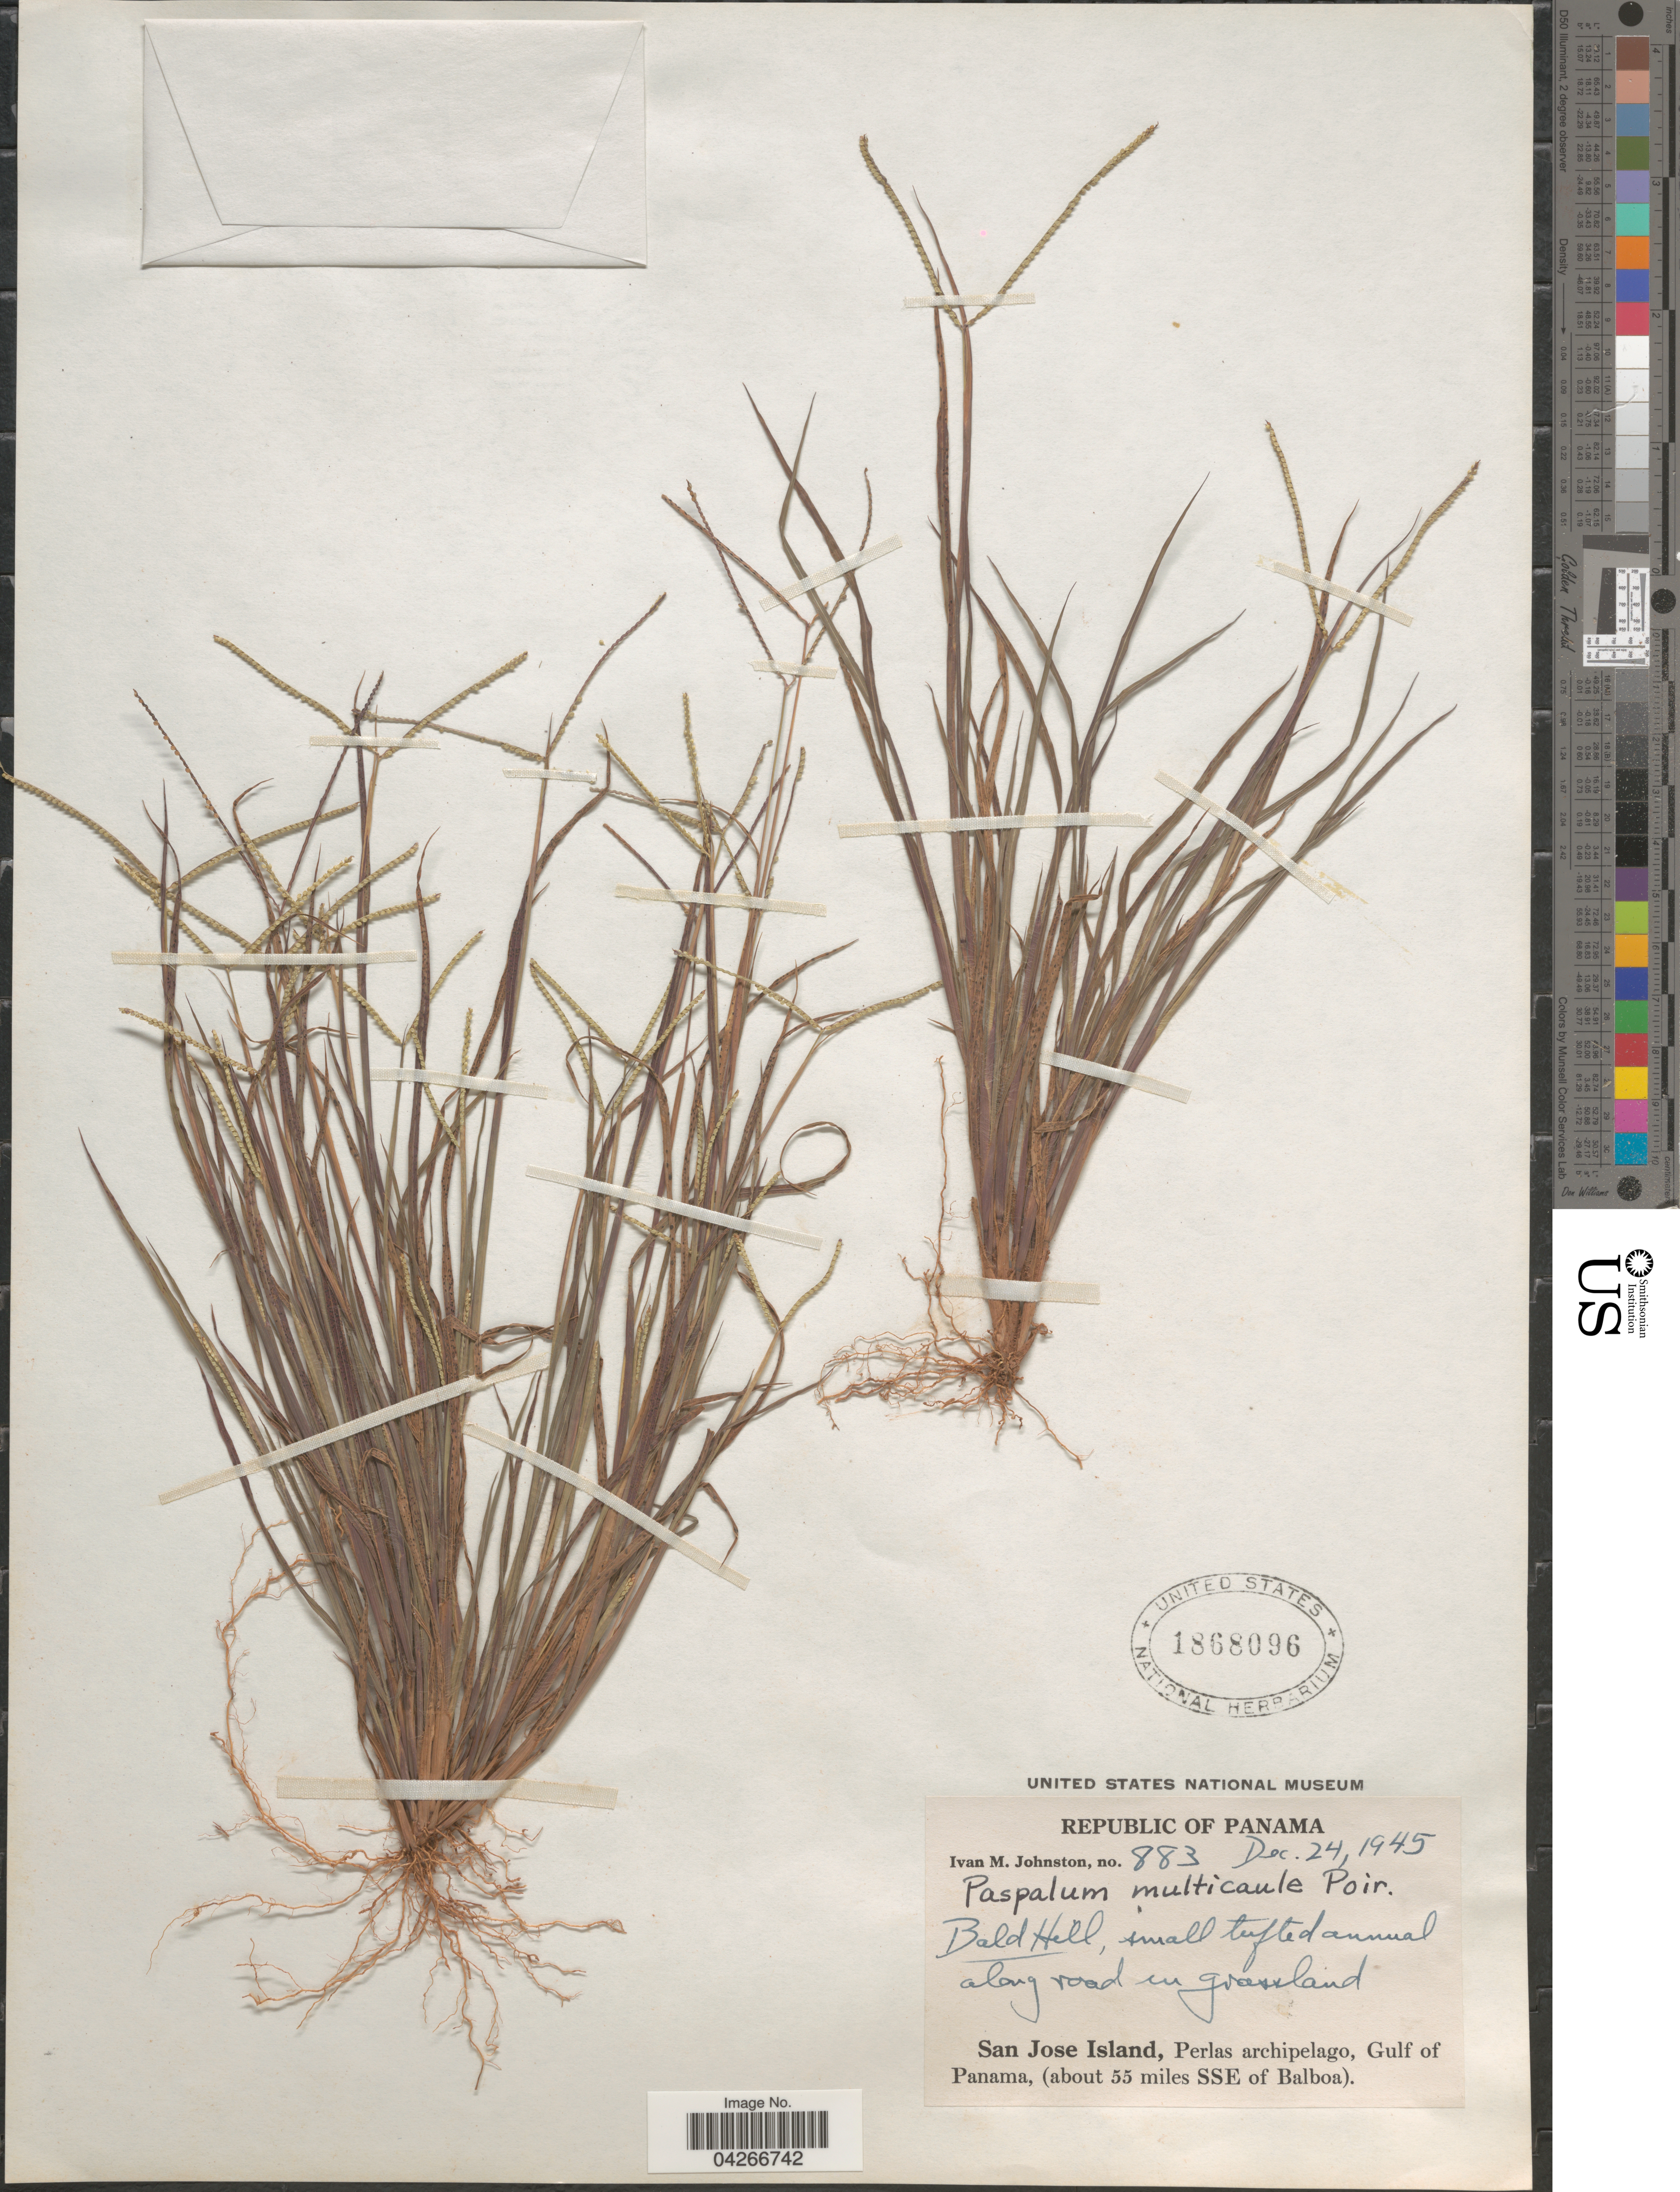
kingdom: Plantae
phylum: Tracheophyta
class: Liliopsida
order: Poales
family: Poaceae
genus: Paspalum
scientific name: Paspalum multicaule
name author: Poir. in Lam.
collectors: I.M. Johnston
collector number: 883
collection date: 1945-12-24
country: Panama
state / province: Panamá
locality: Republic of Panama. Bald Hill. San Jose Island, Perlas archipelago, Gulf of Panama, (about 55 miles SSE of Balboa).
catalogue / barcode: US 1868096